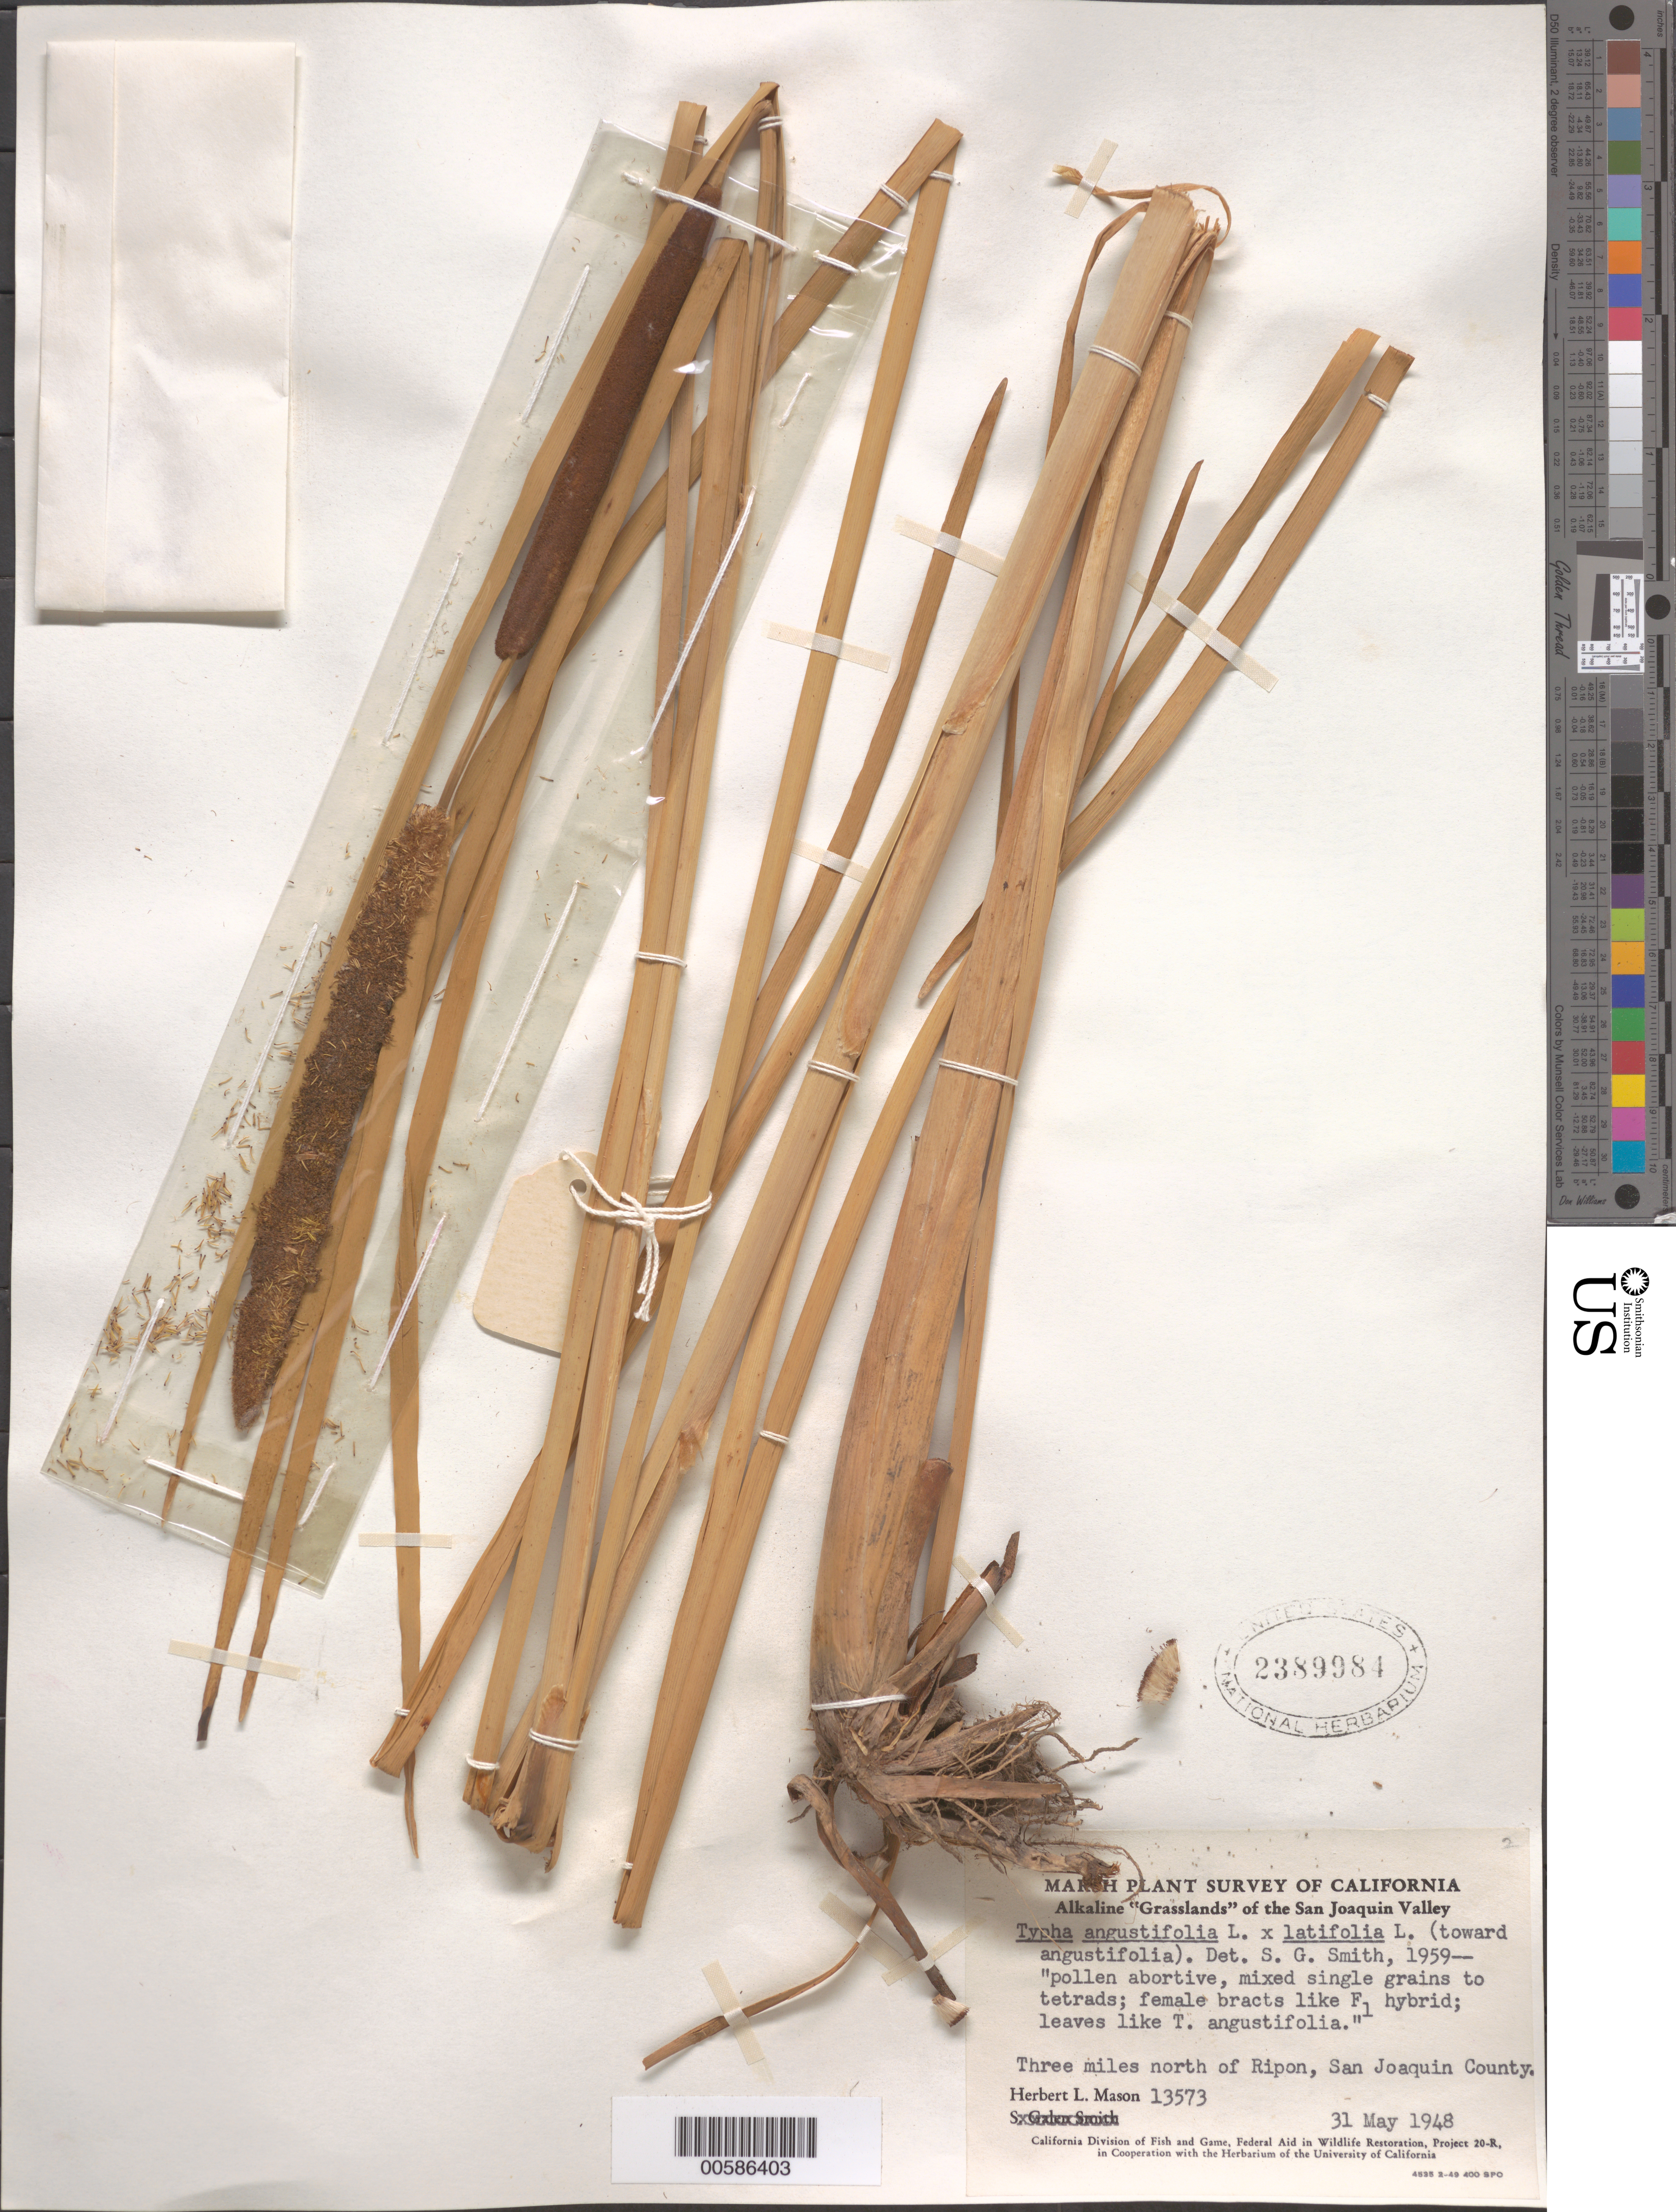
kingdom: Plantae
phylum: Tracheophyta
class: Liliopsida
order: Poales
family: Typhaceae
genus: Typha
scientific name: Typha angustifolia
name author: L.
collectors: H. L. Mason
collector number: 13573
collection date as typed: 31 May 1948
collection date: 1948-05-31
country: United States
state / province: California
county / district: San Joaquin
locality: N of Ripon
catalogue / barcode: US 2389984